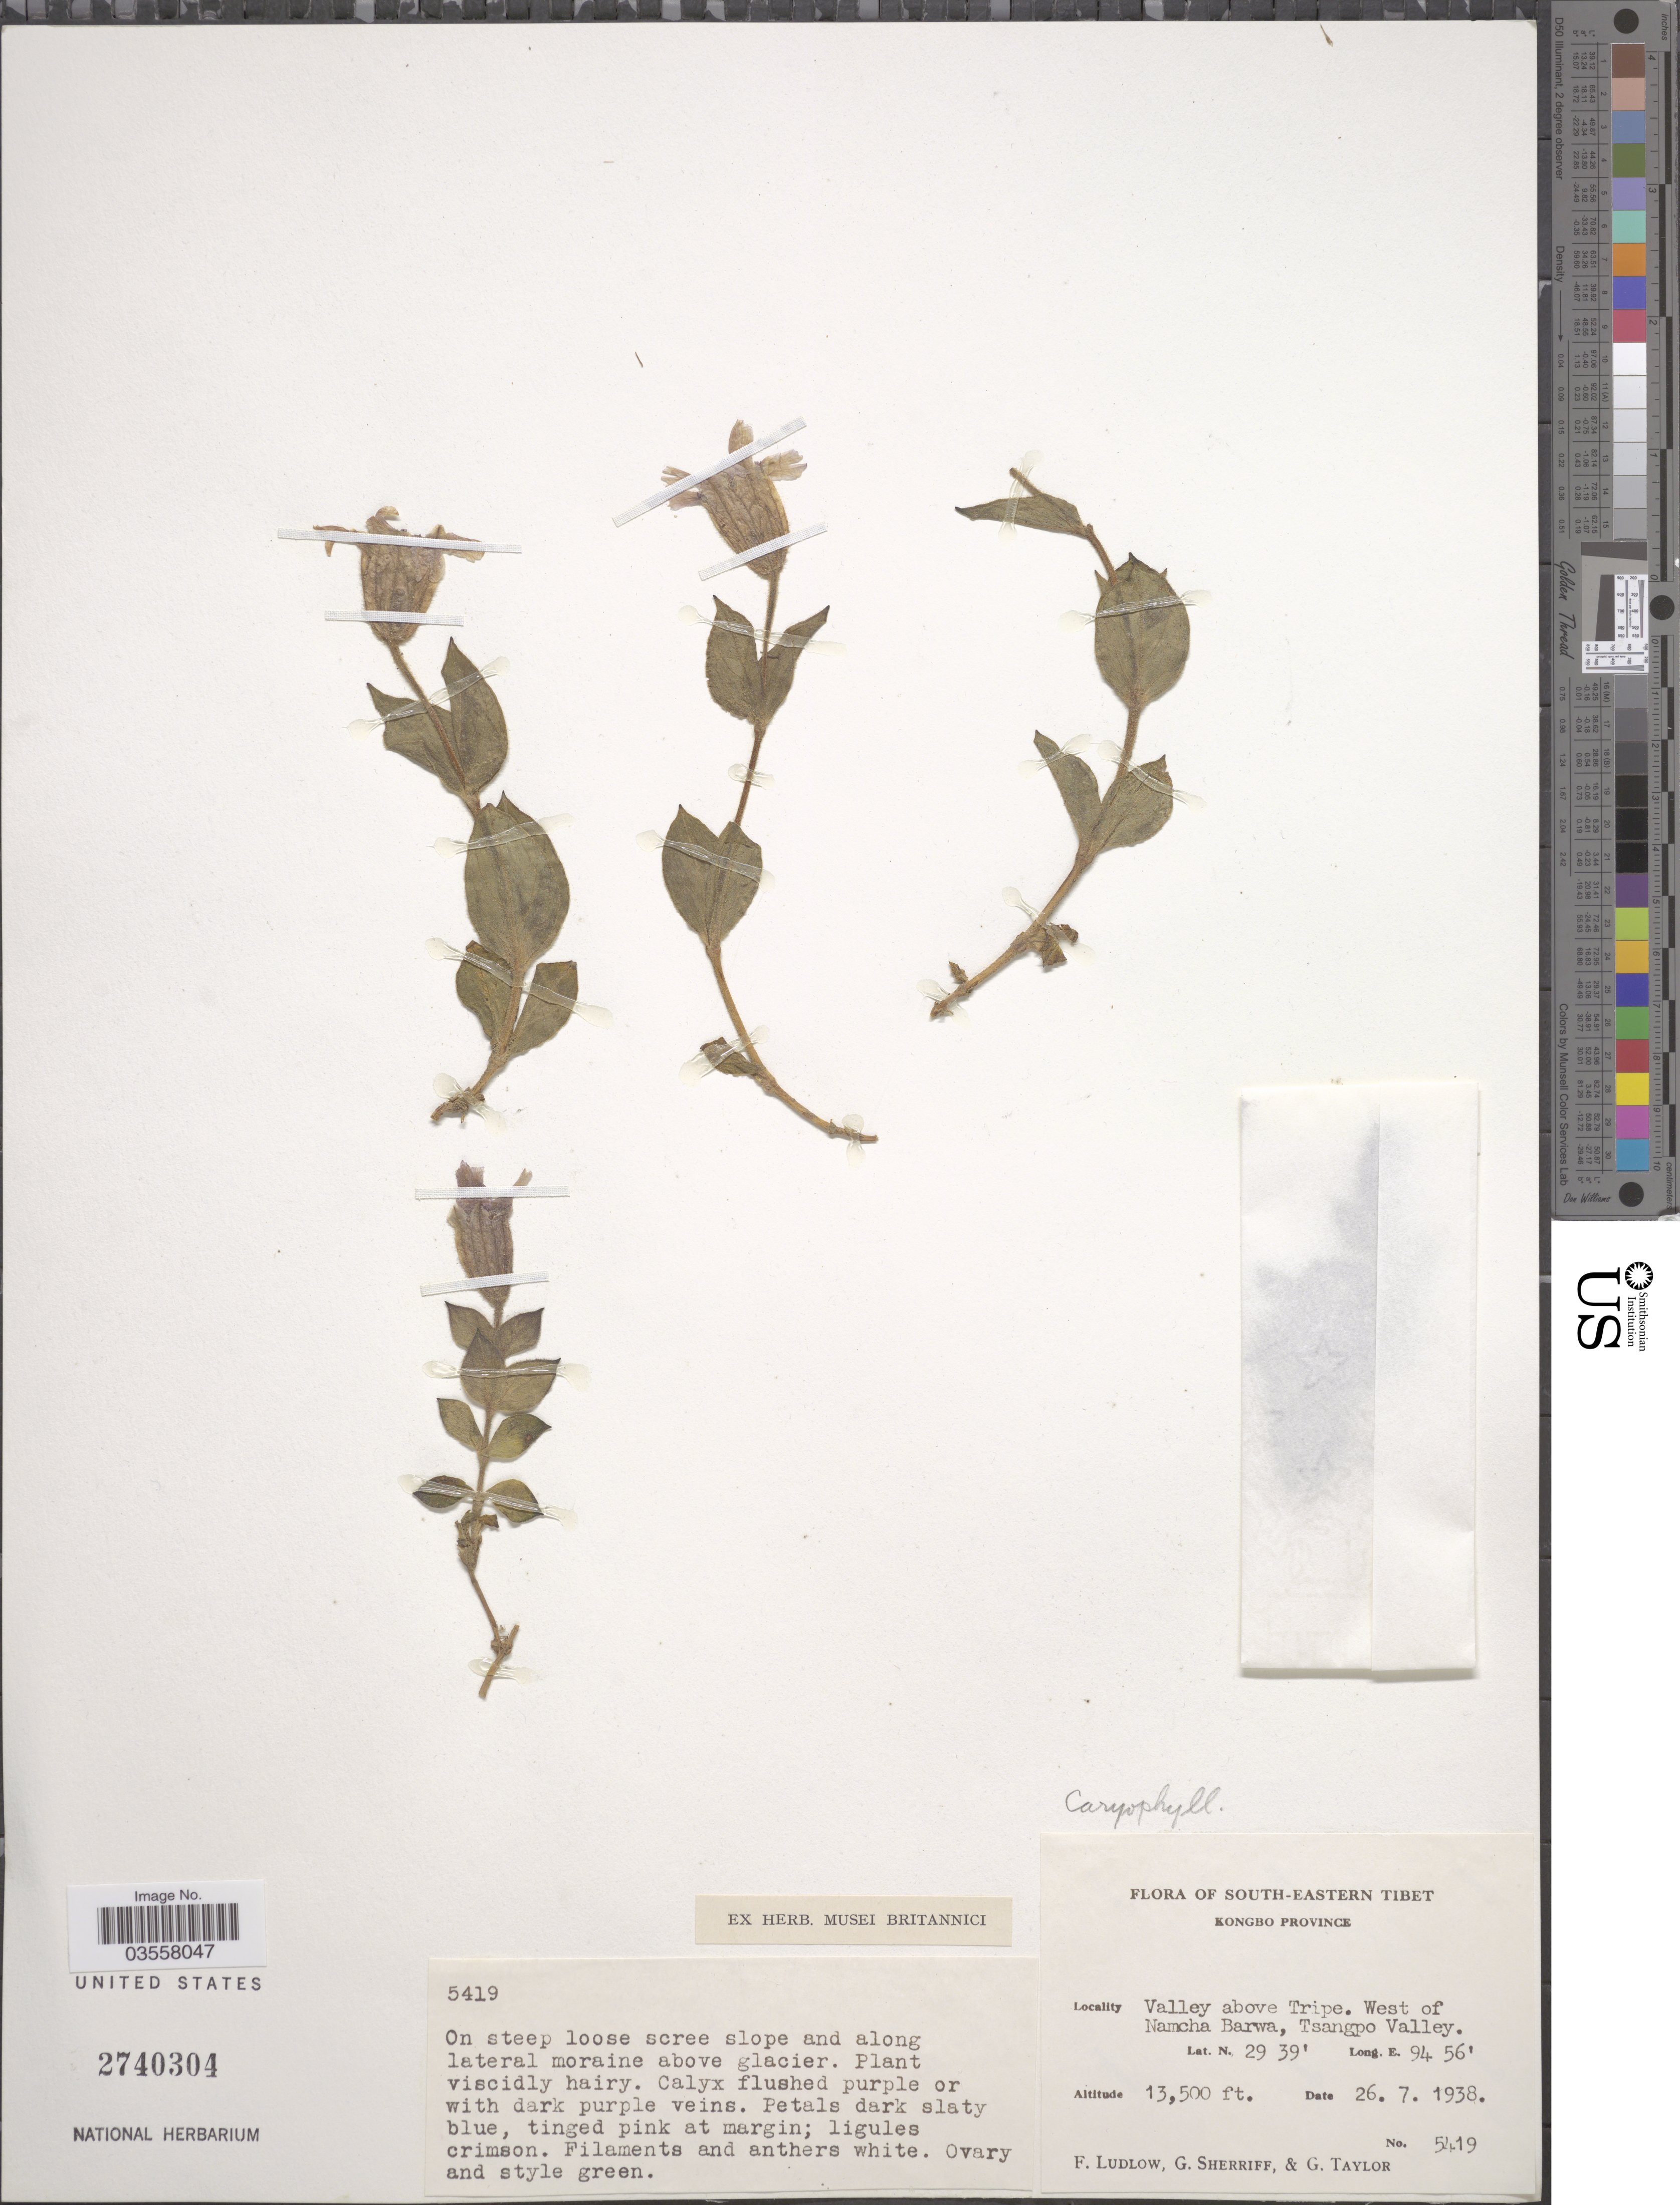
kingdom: Plantae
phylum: Tracheophyta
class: Magnoliopsida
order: Caryophyllales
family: Caryophyllaceae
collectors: F. Ludlow, G. Sherriff & G. Taylor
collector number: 5419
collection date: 1938-07-26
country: China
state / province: Xizang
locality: South-eastern Tibet. Kongbo Province. Valley above Tripe. West of Namcha Barwa, Tsangpo Valley.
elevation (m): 4115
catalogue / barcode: US 2740304